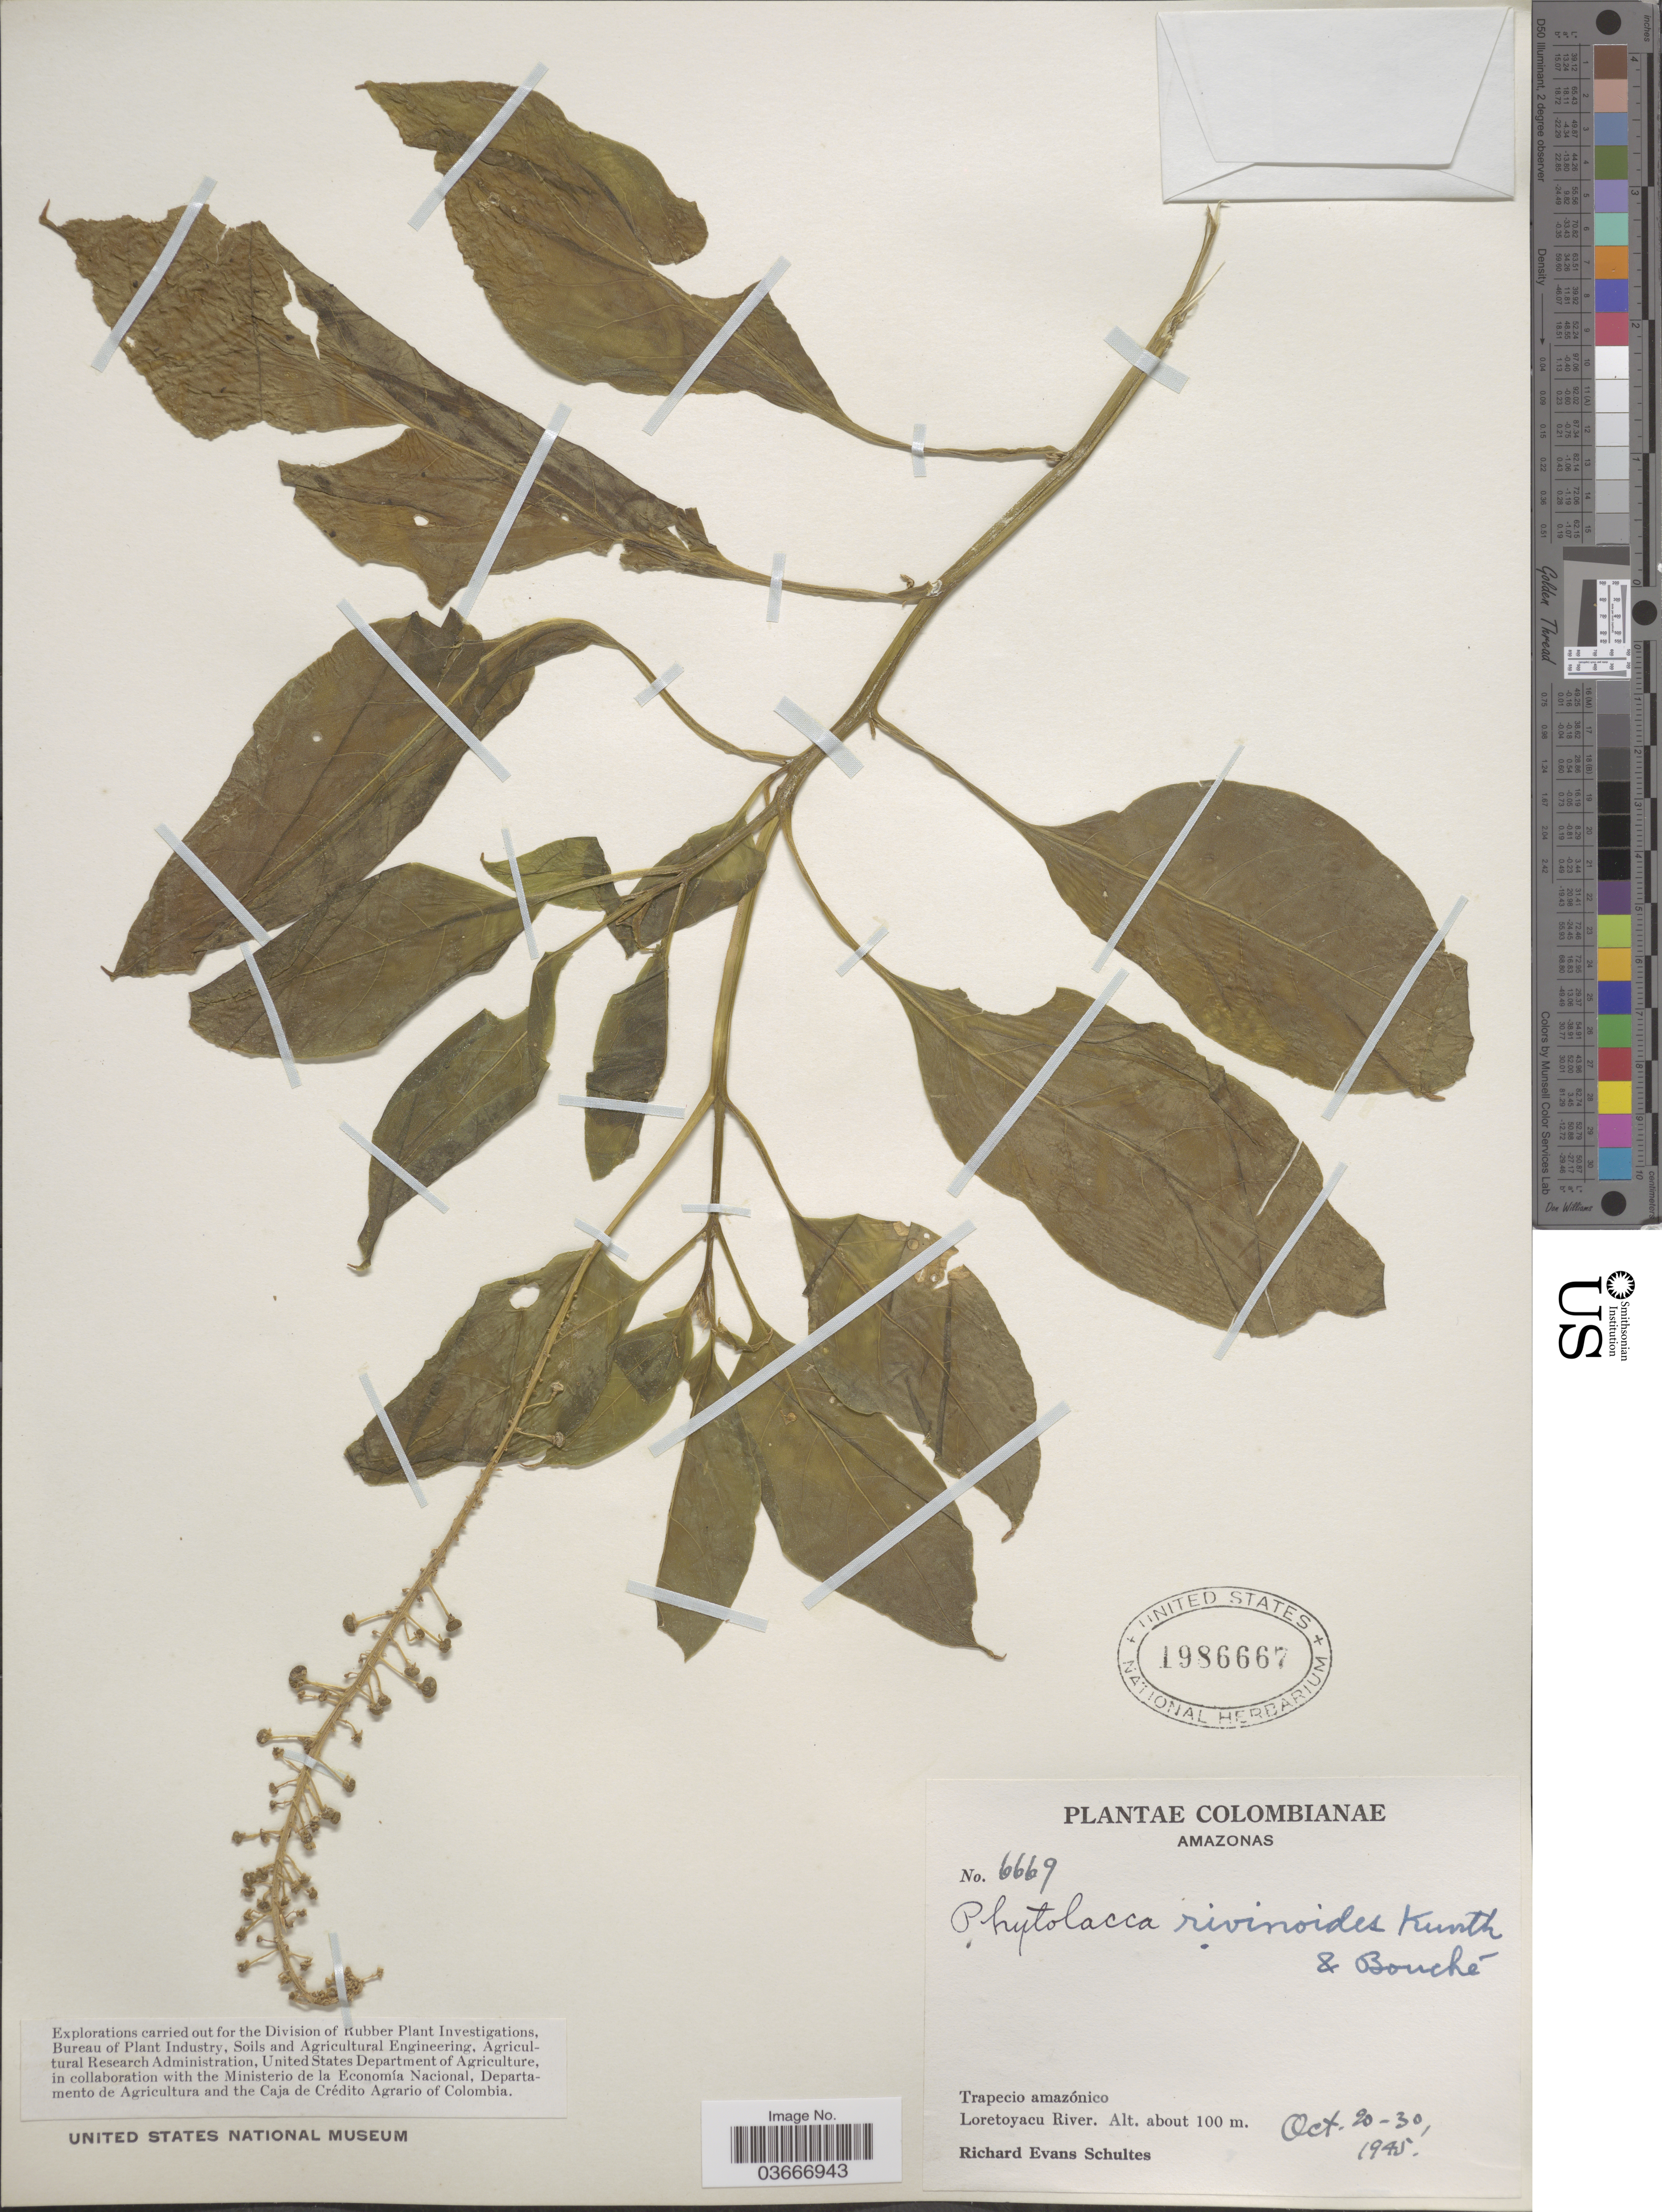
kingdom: Plantae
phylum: Tracheophyta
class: Magnoliopsida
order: Caryophyllales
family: Phytolaccaceae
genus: Phytolacca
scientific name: Phytolacca rivinoides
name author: Kunth & C.D. Bouché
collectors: R. E. Schultes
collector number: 6669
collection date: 1945-10-20/1945-10-30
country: Colombia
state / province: Amazônas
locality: Trapecio amazónico. Loretoyacu River.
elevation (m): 100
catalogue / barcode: US 1986667